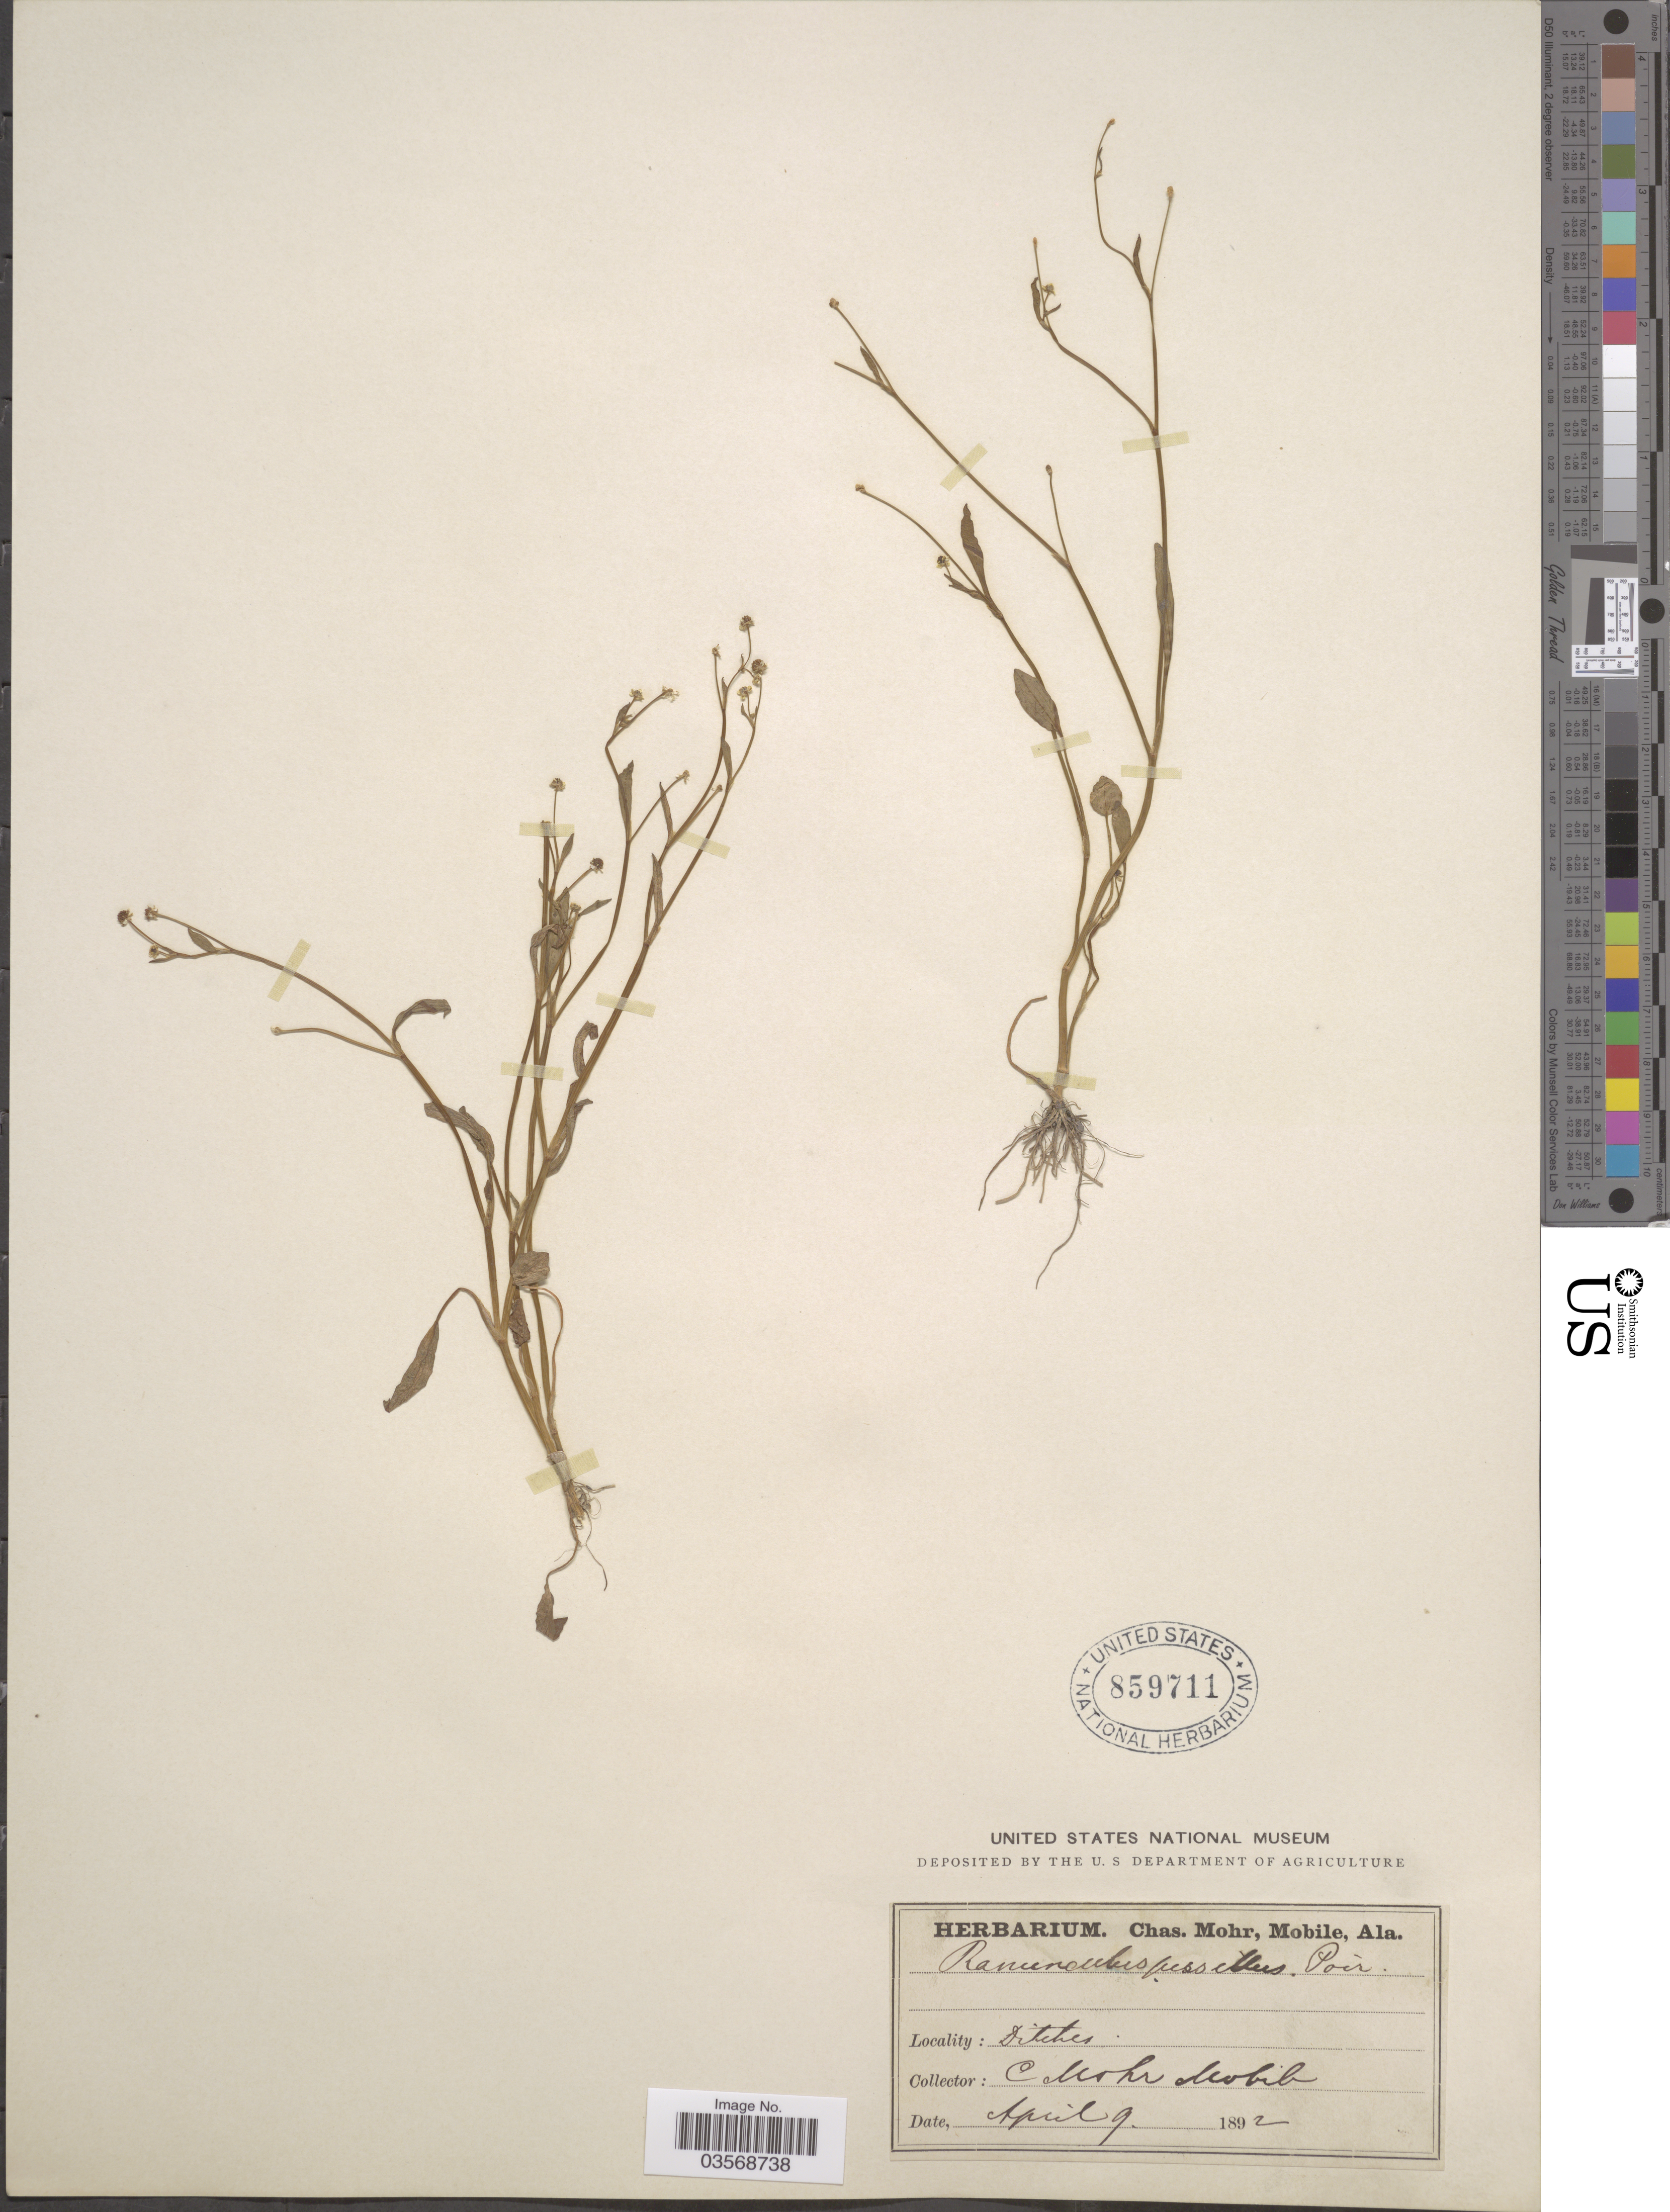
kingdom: Plantae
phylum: Tracheophyta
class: Magnoliopsida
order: Ranunculales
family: Ranunculaceae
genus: Ranunculus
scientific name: Ranunculus pusillus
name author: Poir.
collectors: Mohr, C. T. (herbarium)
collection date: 1892-04-09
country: United States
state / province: Alabama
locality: Ditches. Mobile.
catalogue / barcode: US 859711